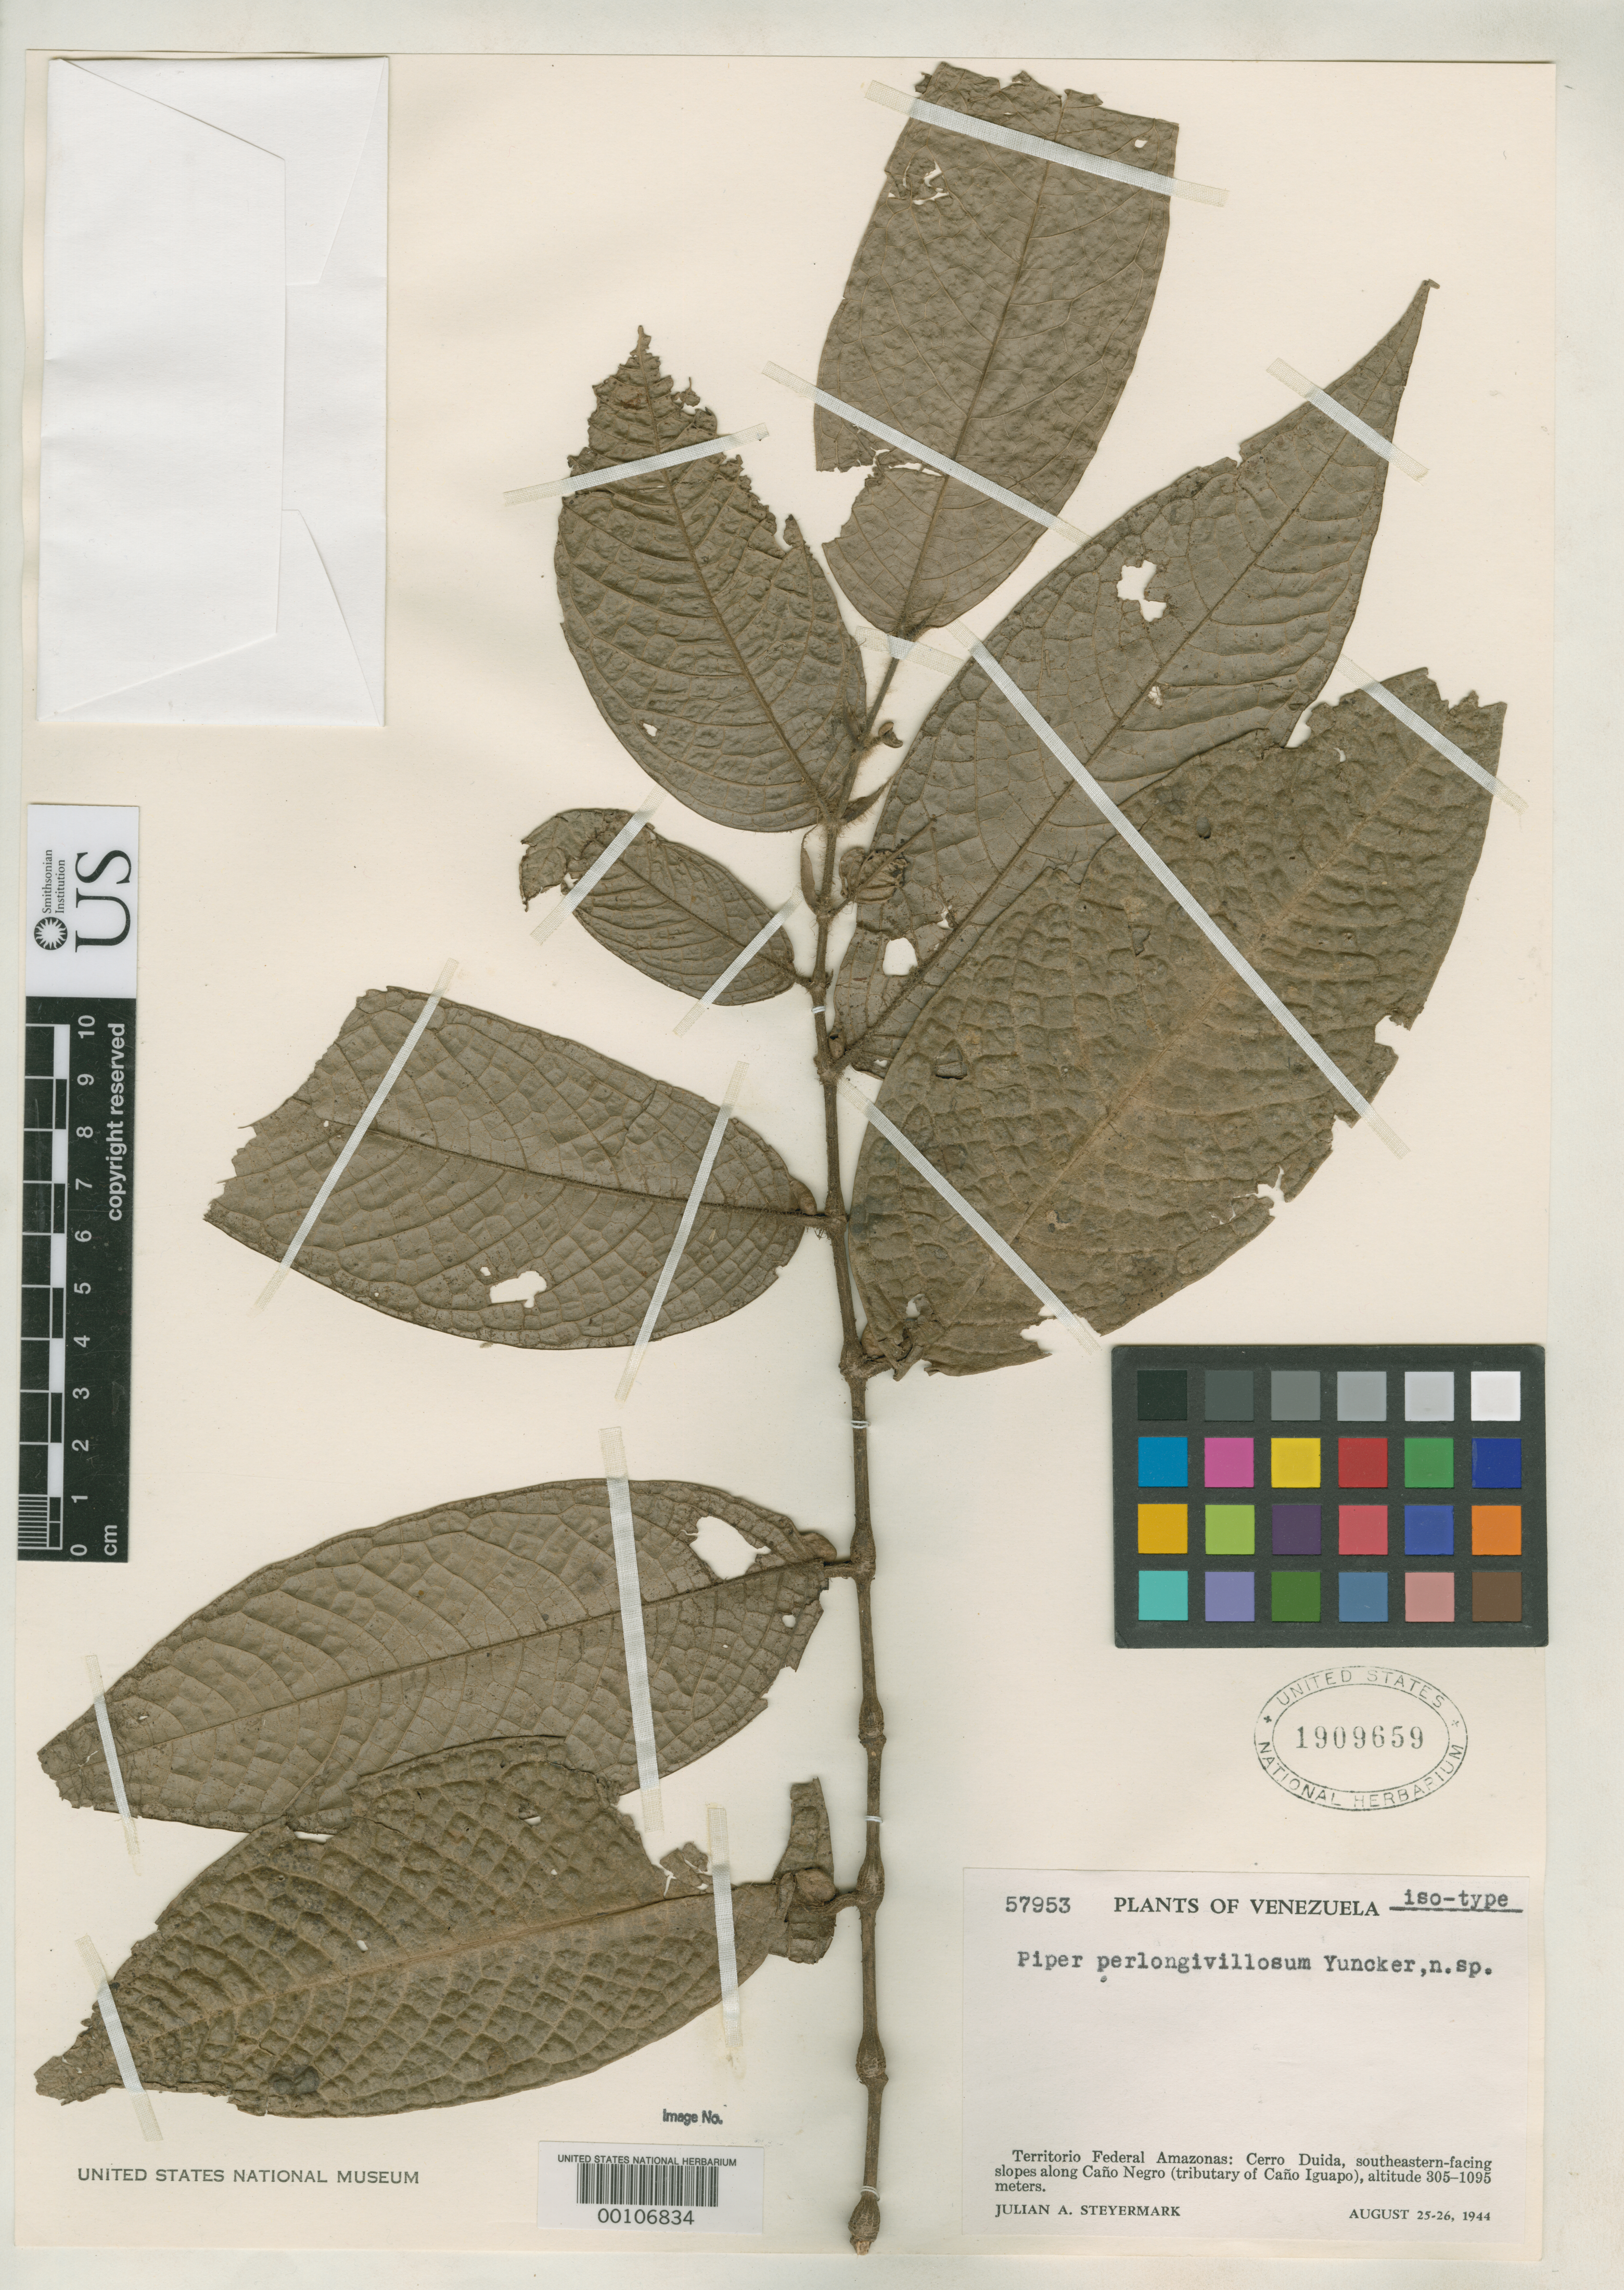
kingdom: Plantae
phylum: Tracheophyta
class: Magnoliopsida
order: Piperales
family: Piperaceae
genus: Piper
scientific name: Piper perlongivillosum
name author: Yunck.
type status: Isotype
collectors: J. Steyermark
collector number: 57953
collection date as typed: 25 Aug 1944 to 26 Aug 1944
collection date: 1944-08-25/1944-08-26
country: Venezuela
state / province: Amazonas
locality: Cerro Duida, Cano Negro.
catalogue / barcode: US 1909659